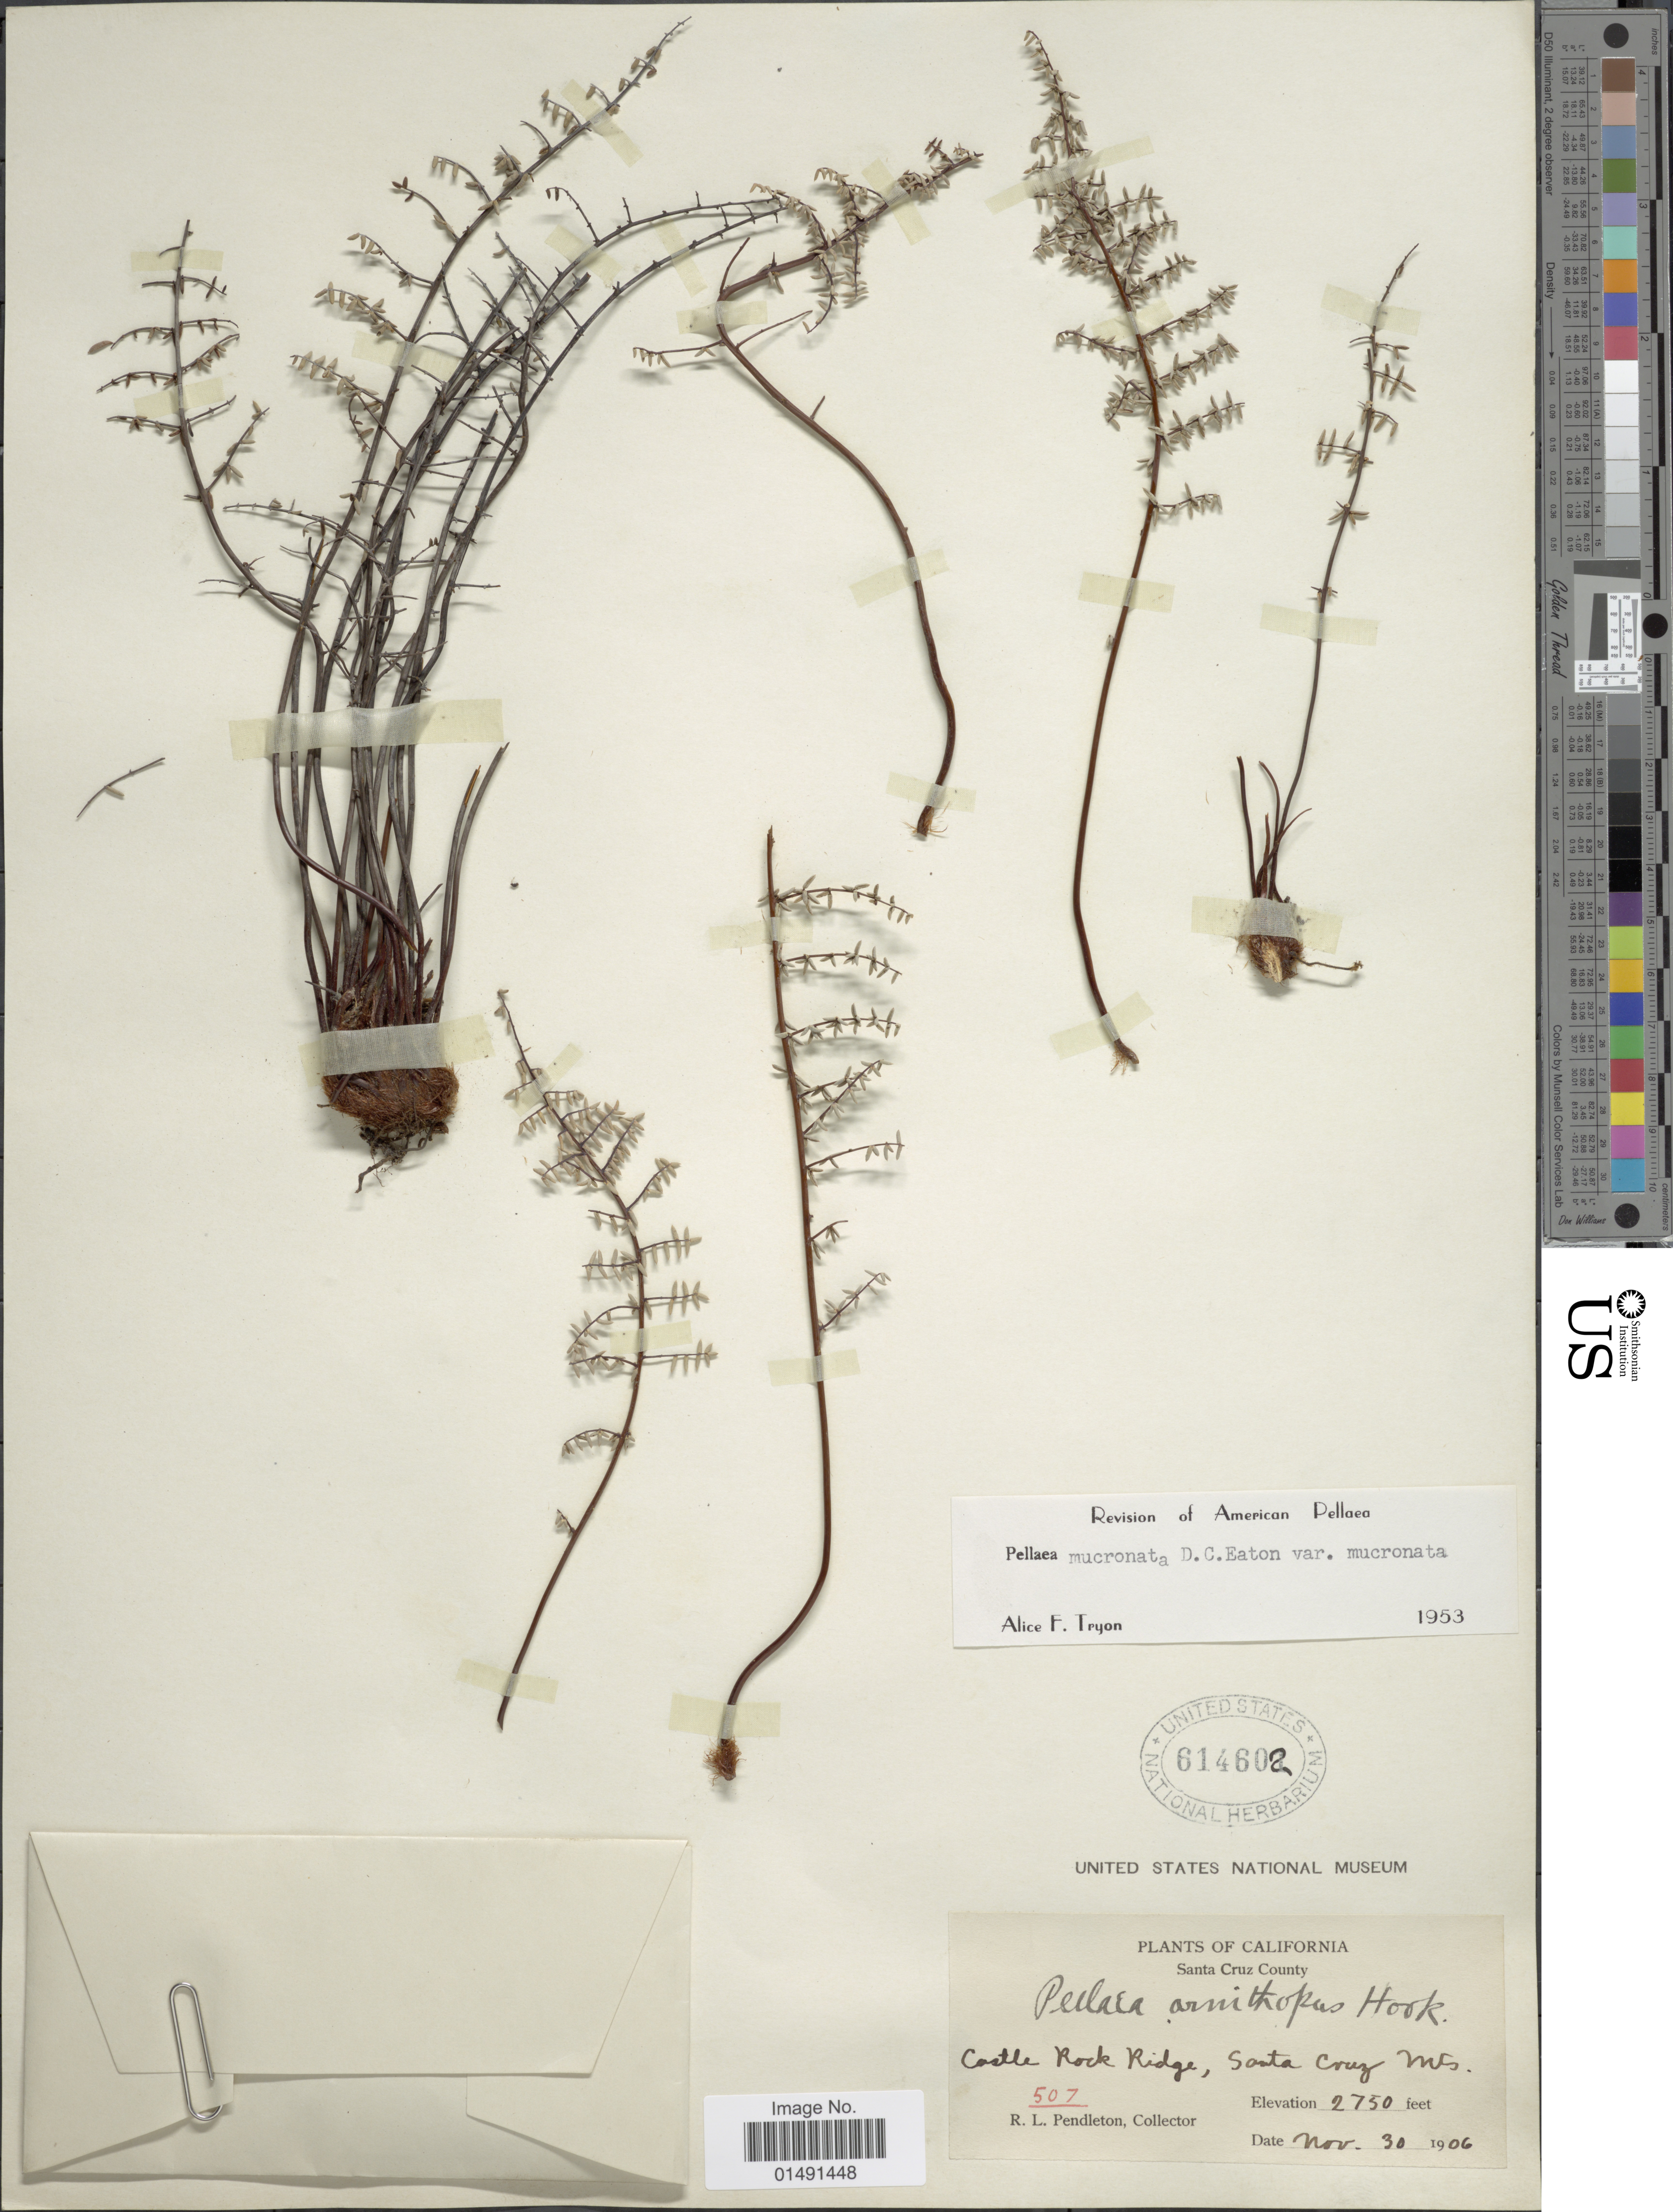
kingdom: Plantae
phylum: Tracheophyta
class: Polypodiopsida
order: Polypodiales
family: Pteridaceae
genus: Pellaea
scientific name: Pellaea mucronata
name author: (D.C. Eaton) D.C. Eaton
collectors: R. Pendleton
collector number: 507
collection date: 1906-11-30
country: United States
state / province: California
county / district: Santa Cruz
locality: Santa Cruz County, Castle Rock Ridge, Santa Cruz Mts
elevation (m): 838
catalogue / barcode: US 614602